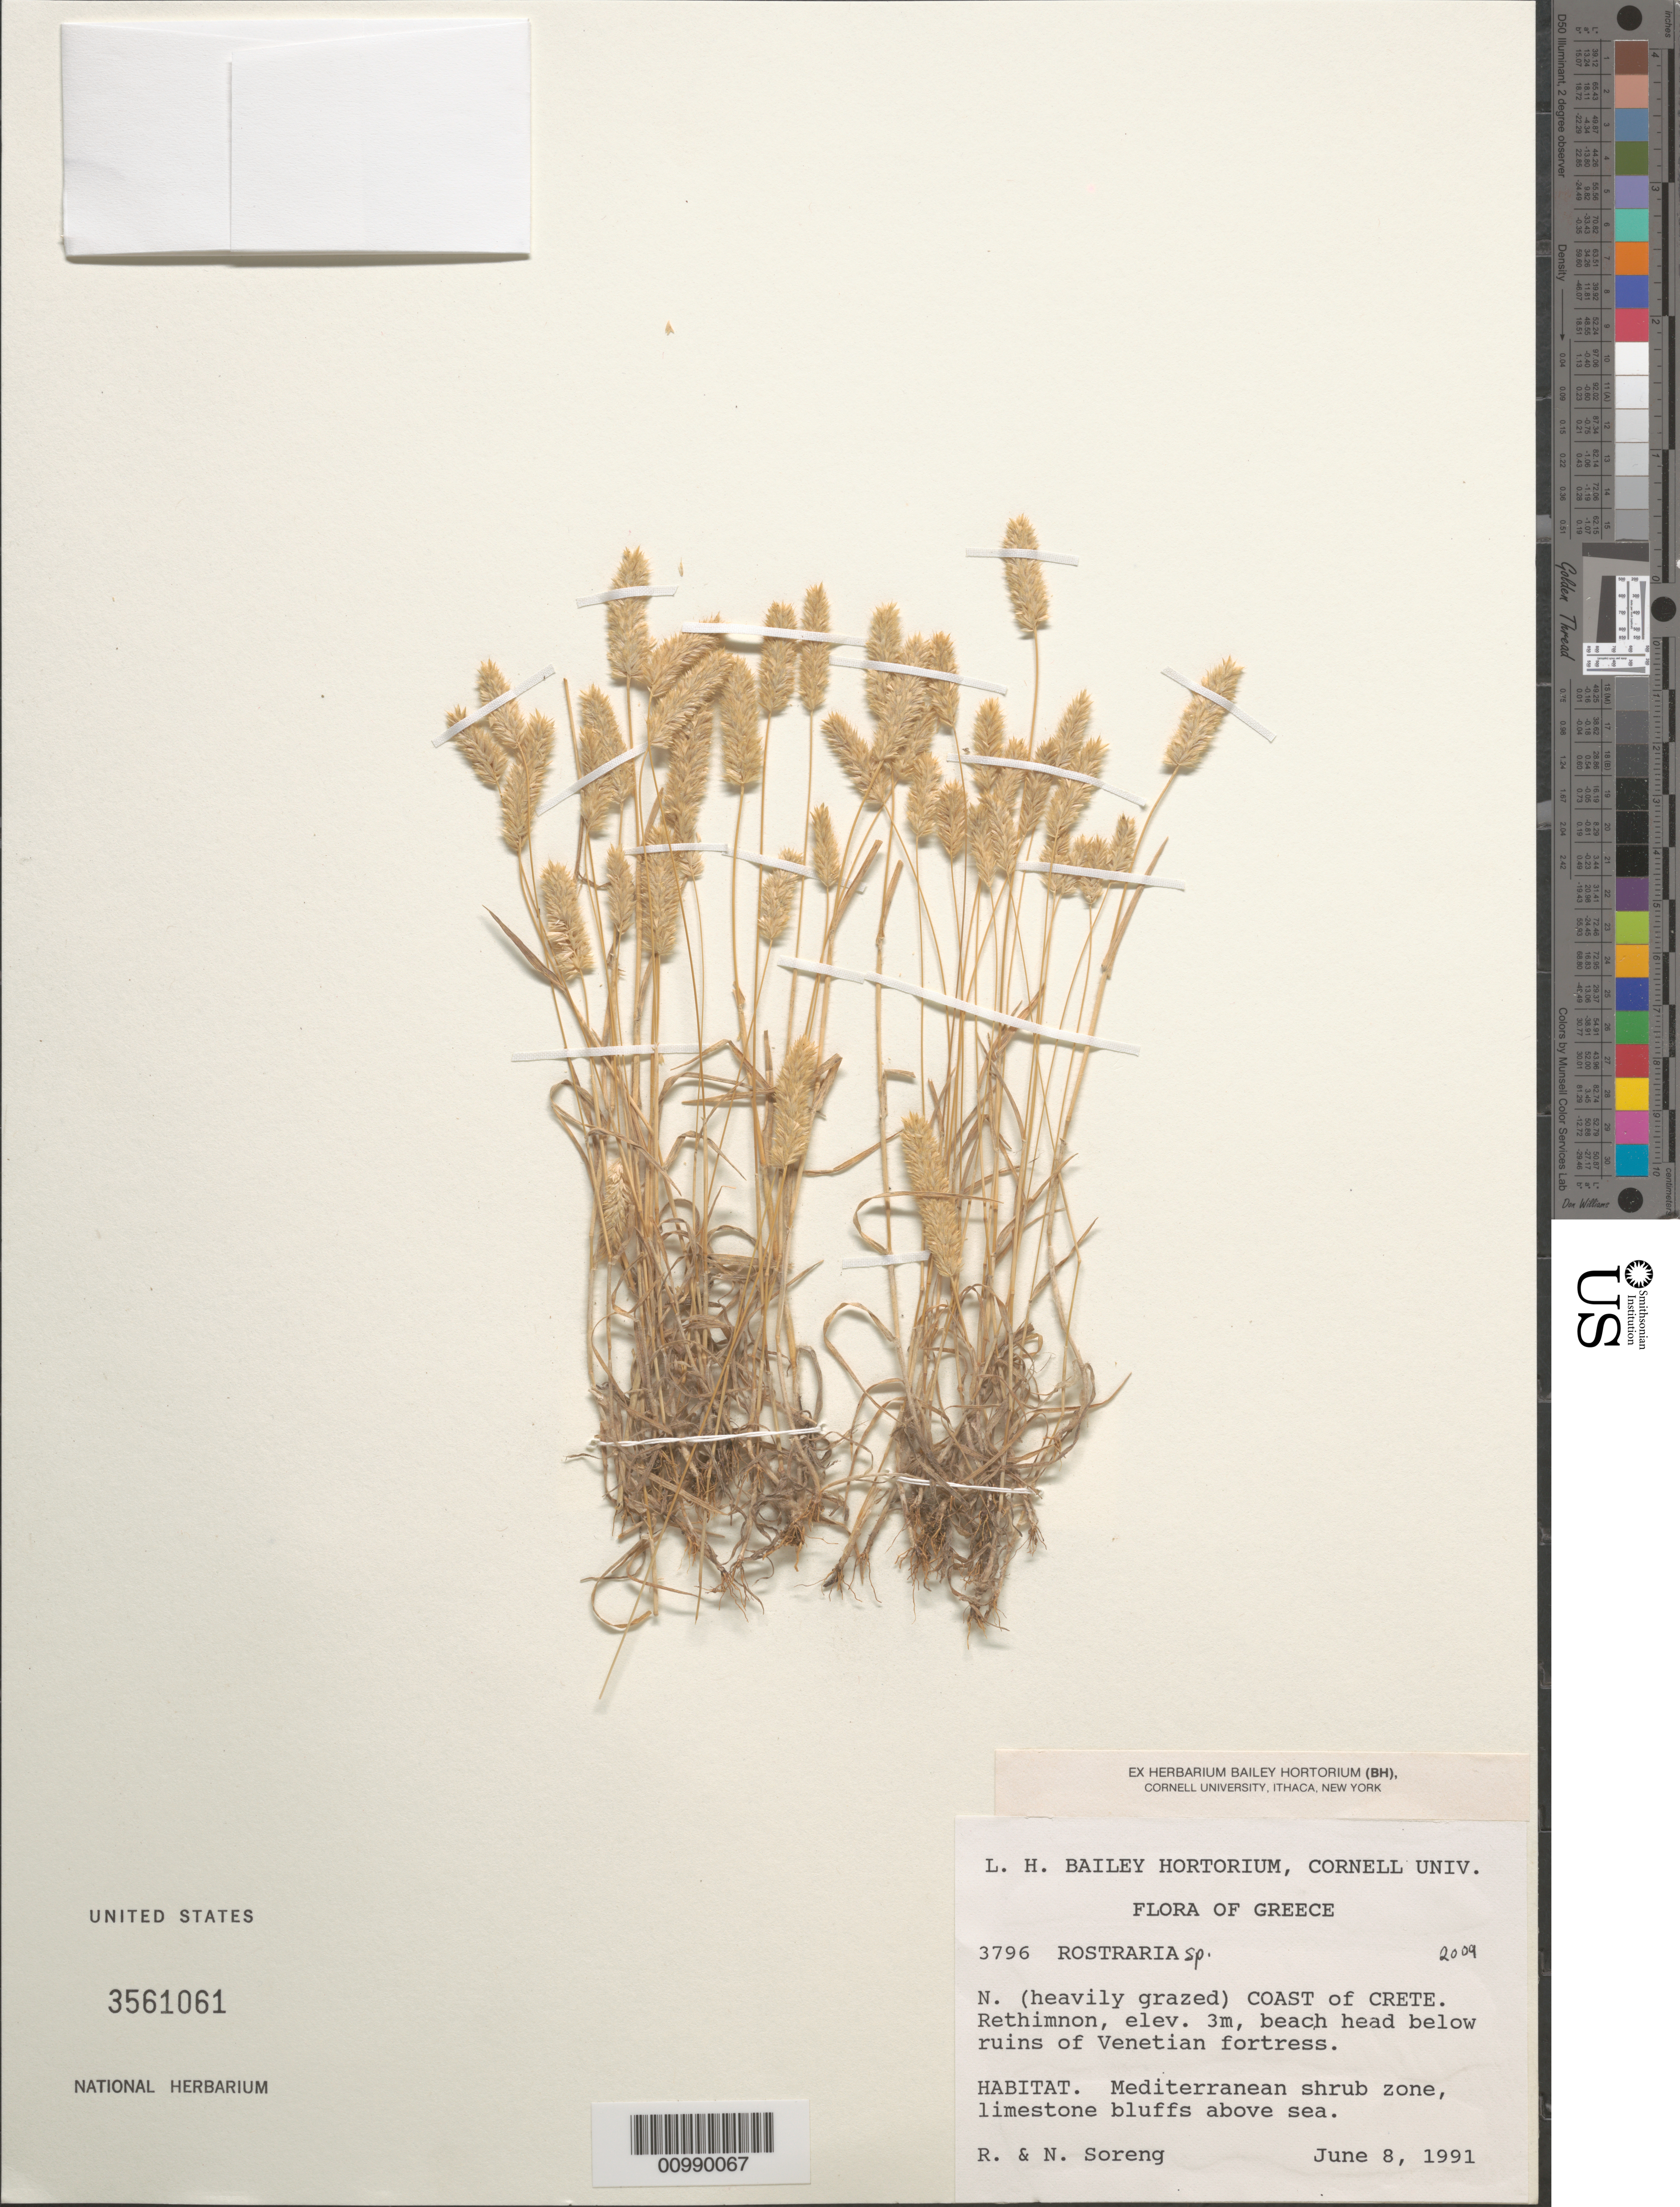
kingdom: Plantae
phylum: Tracheophyta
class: Liliopsida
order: Poales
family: Poaceae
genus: Rostraria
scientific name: Rostraria pubescens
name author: (Lam.) Trin.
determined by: Soreng, Robert J., Research Associate (BOT), Smithsonian Institution - National Museum of Natural History (UNITED STATES)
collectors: R. J. Soreng & N. L. Soreng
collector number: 3796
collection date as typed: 08 Jun 1991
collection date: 1991-06-08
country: Greece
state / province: Crete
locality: N coast. Rethimnon, elev. 3m, beach head below ruins of Venetian fortress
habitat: Mediterranean shrub zone, limestone bluffs above sea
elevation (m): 3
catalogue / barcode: US 3561061